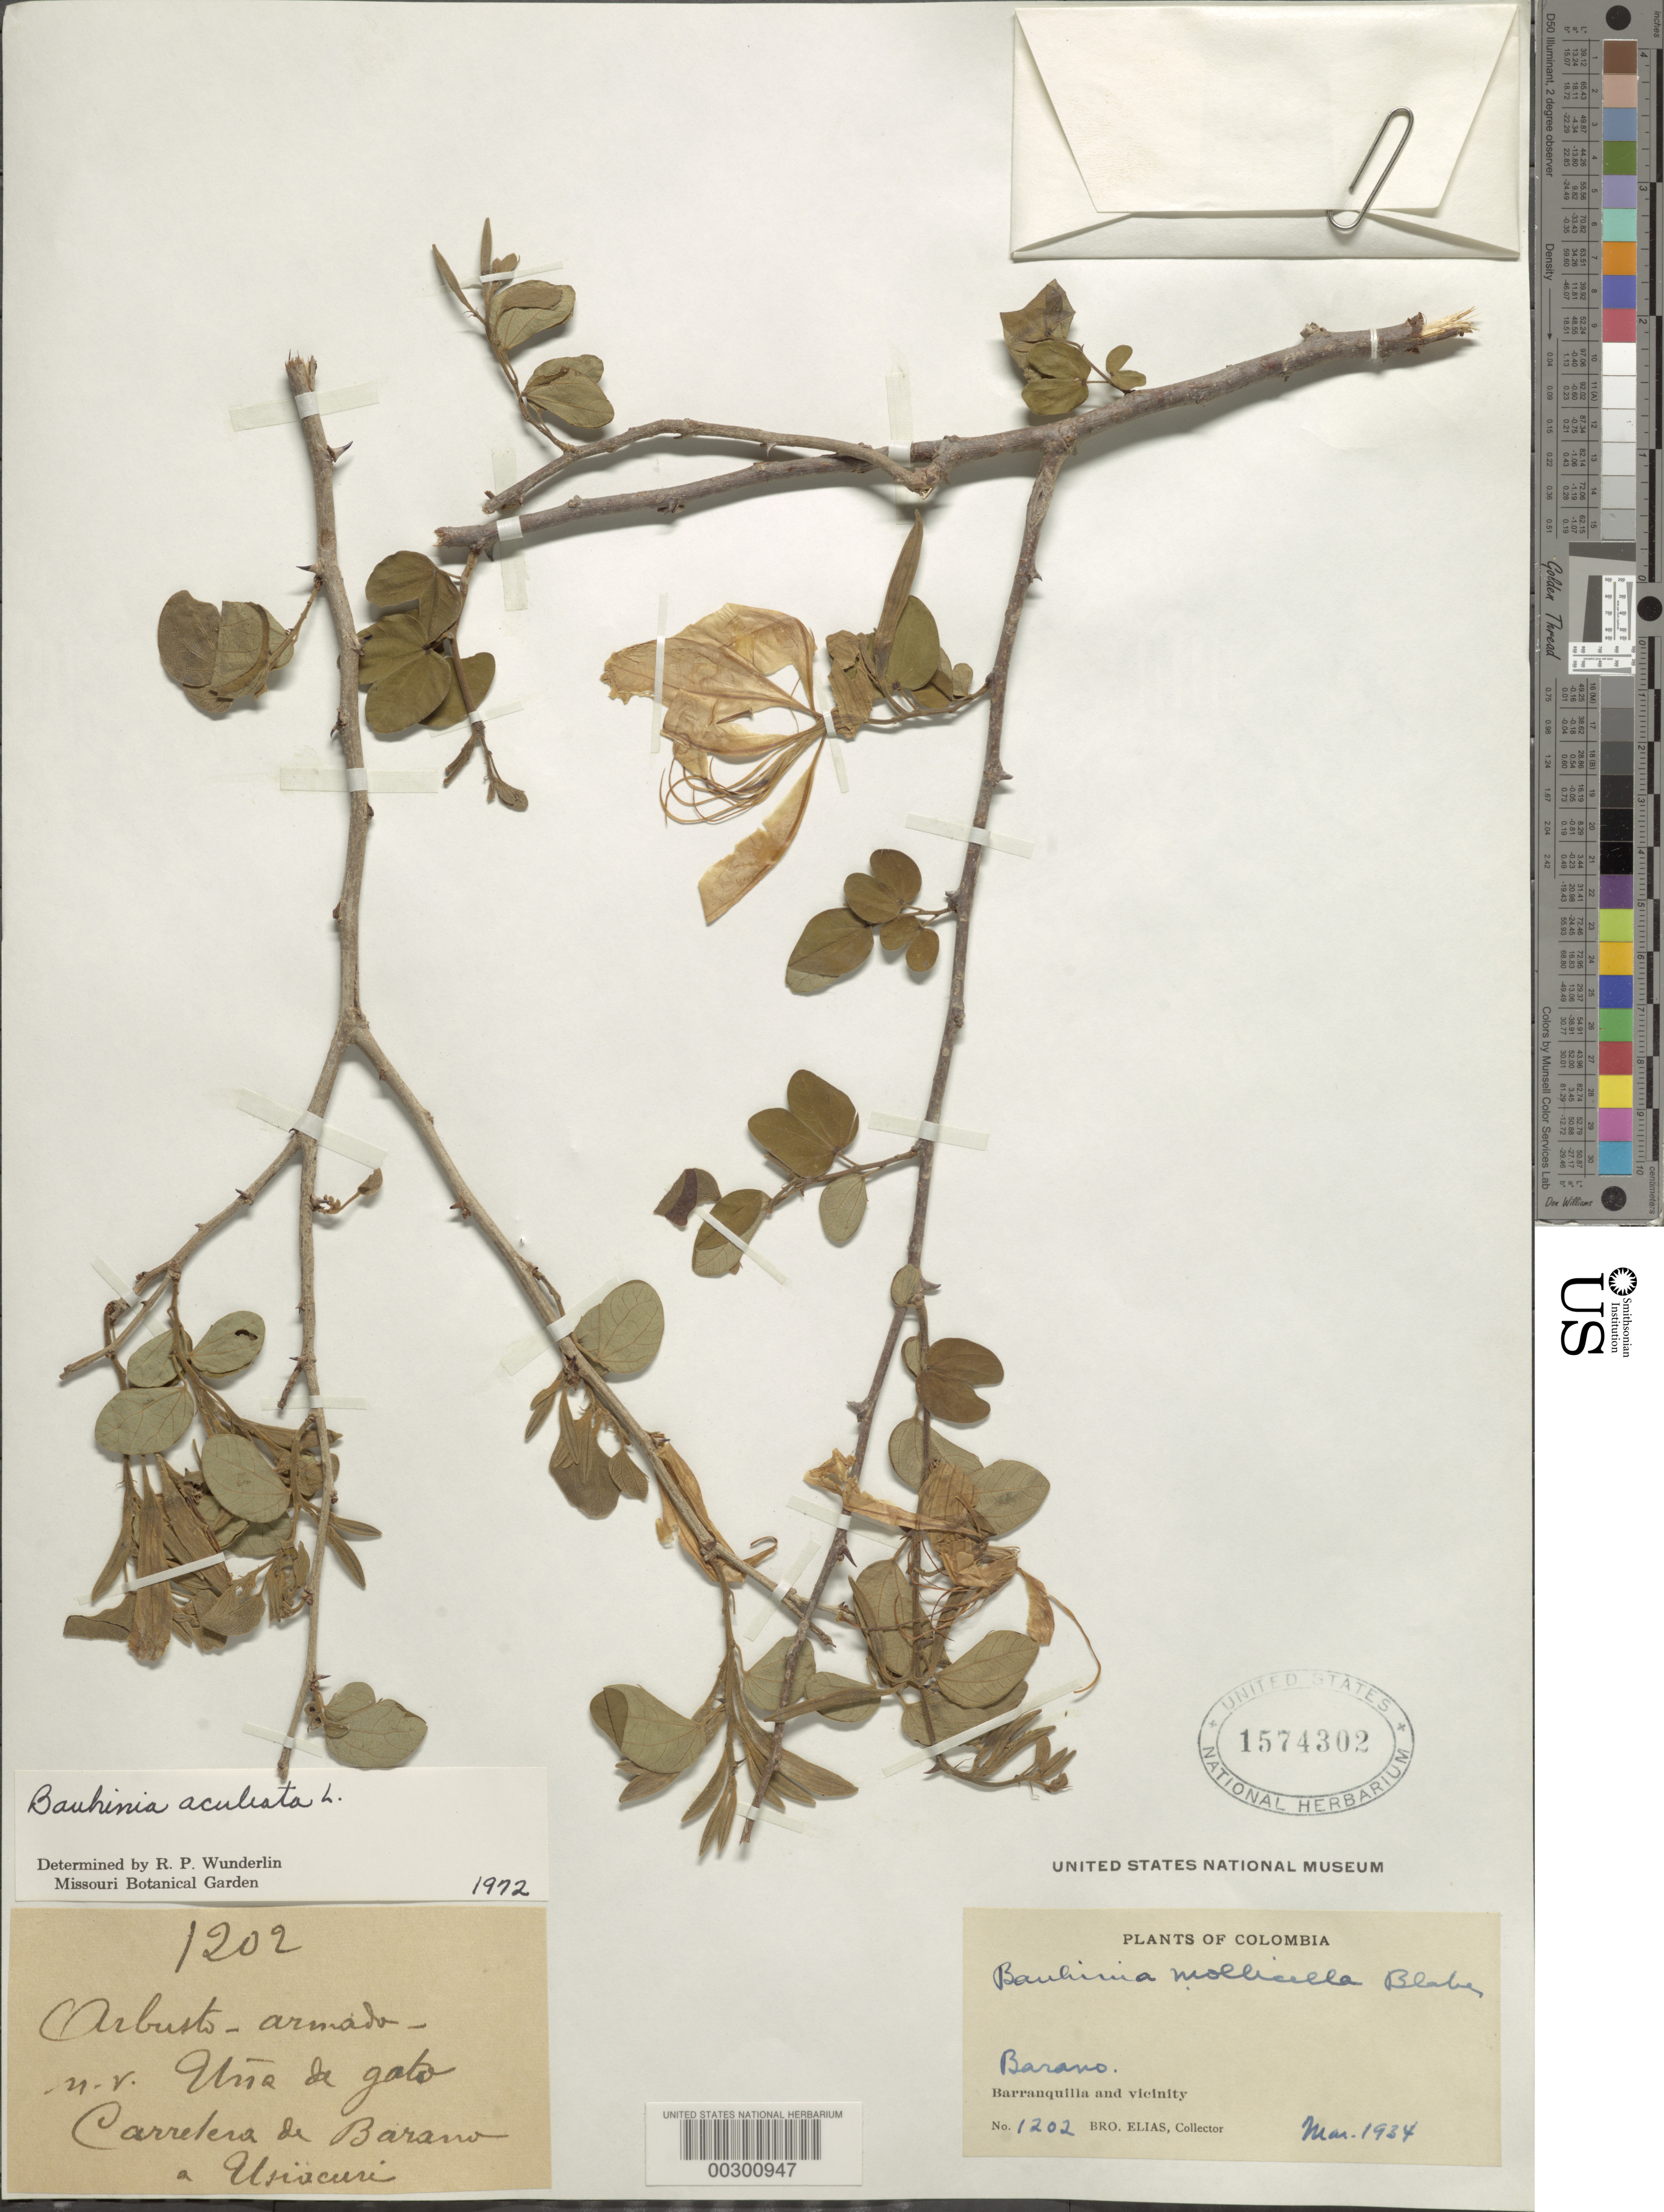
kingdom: Plantae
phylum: Tracheophyta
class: Magnoliopsida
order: Fabales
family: Fabaceae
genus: Bauhinia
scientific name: Bauhinia aculeata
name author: L.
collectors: Bro. Elias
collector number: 1202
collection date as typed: Mar 1934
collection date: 1934-03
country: Colombia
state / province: Atlántico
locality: Barranquilla and vicinity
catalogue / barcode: US 1574302